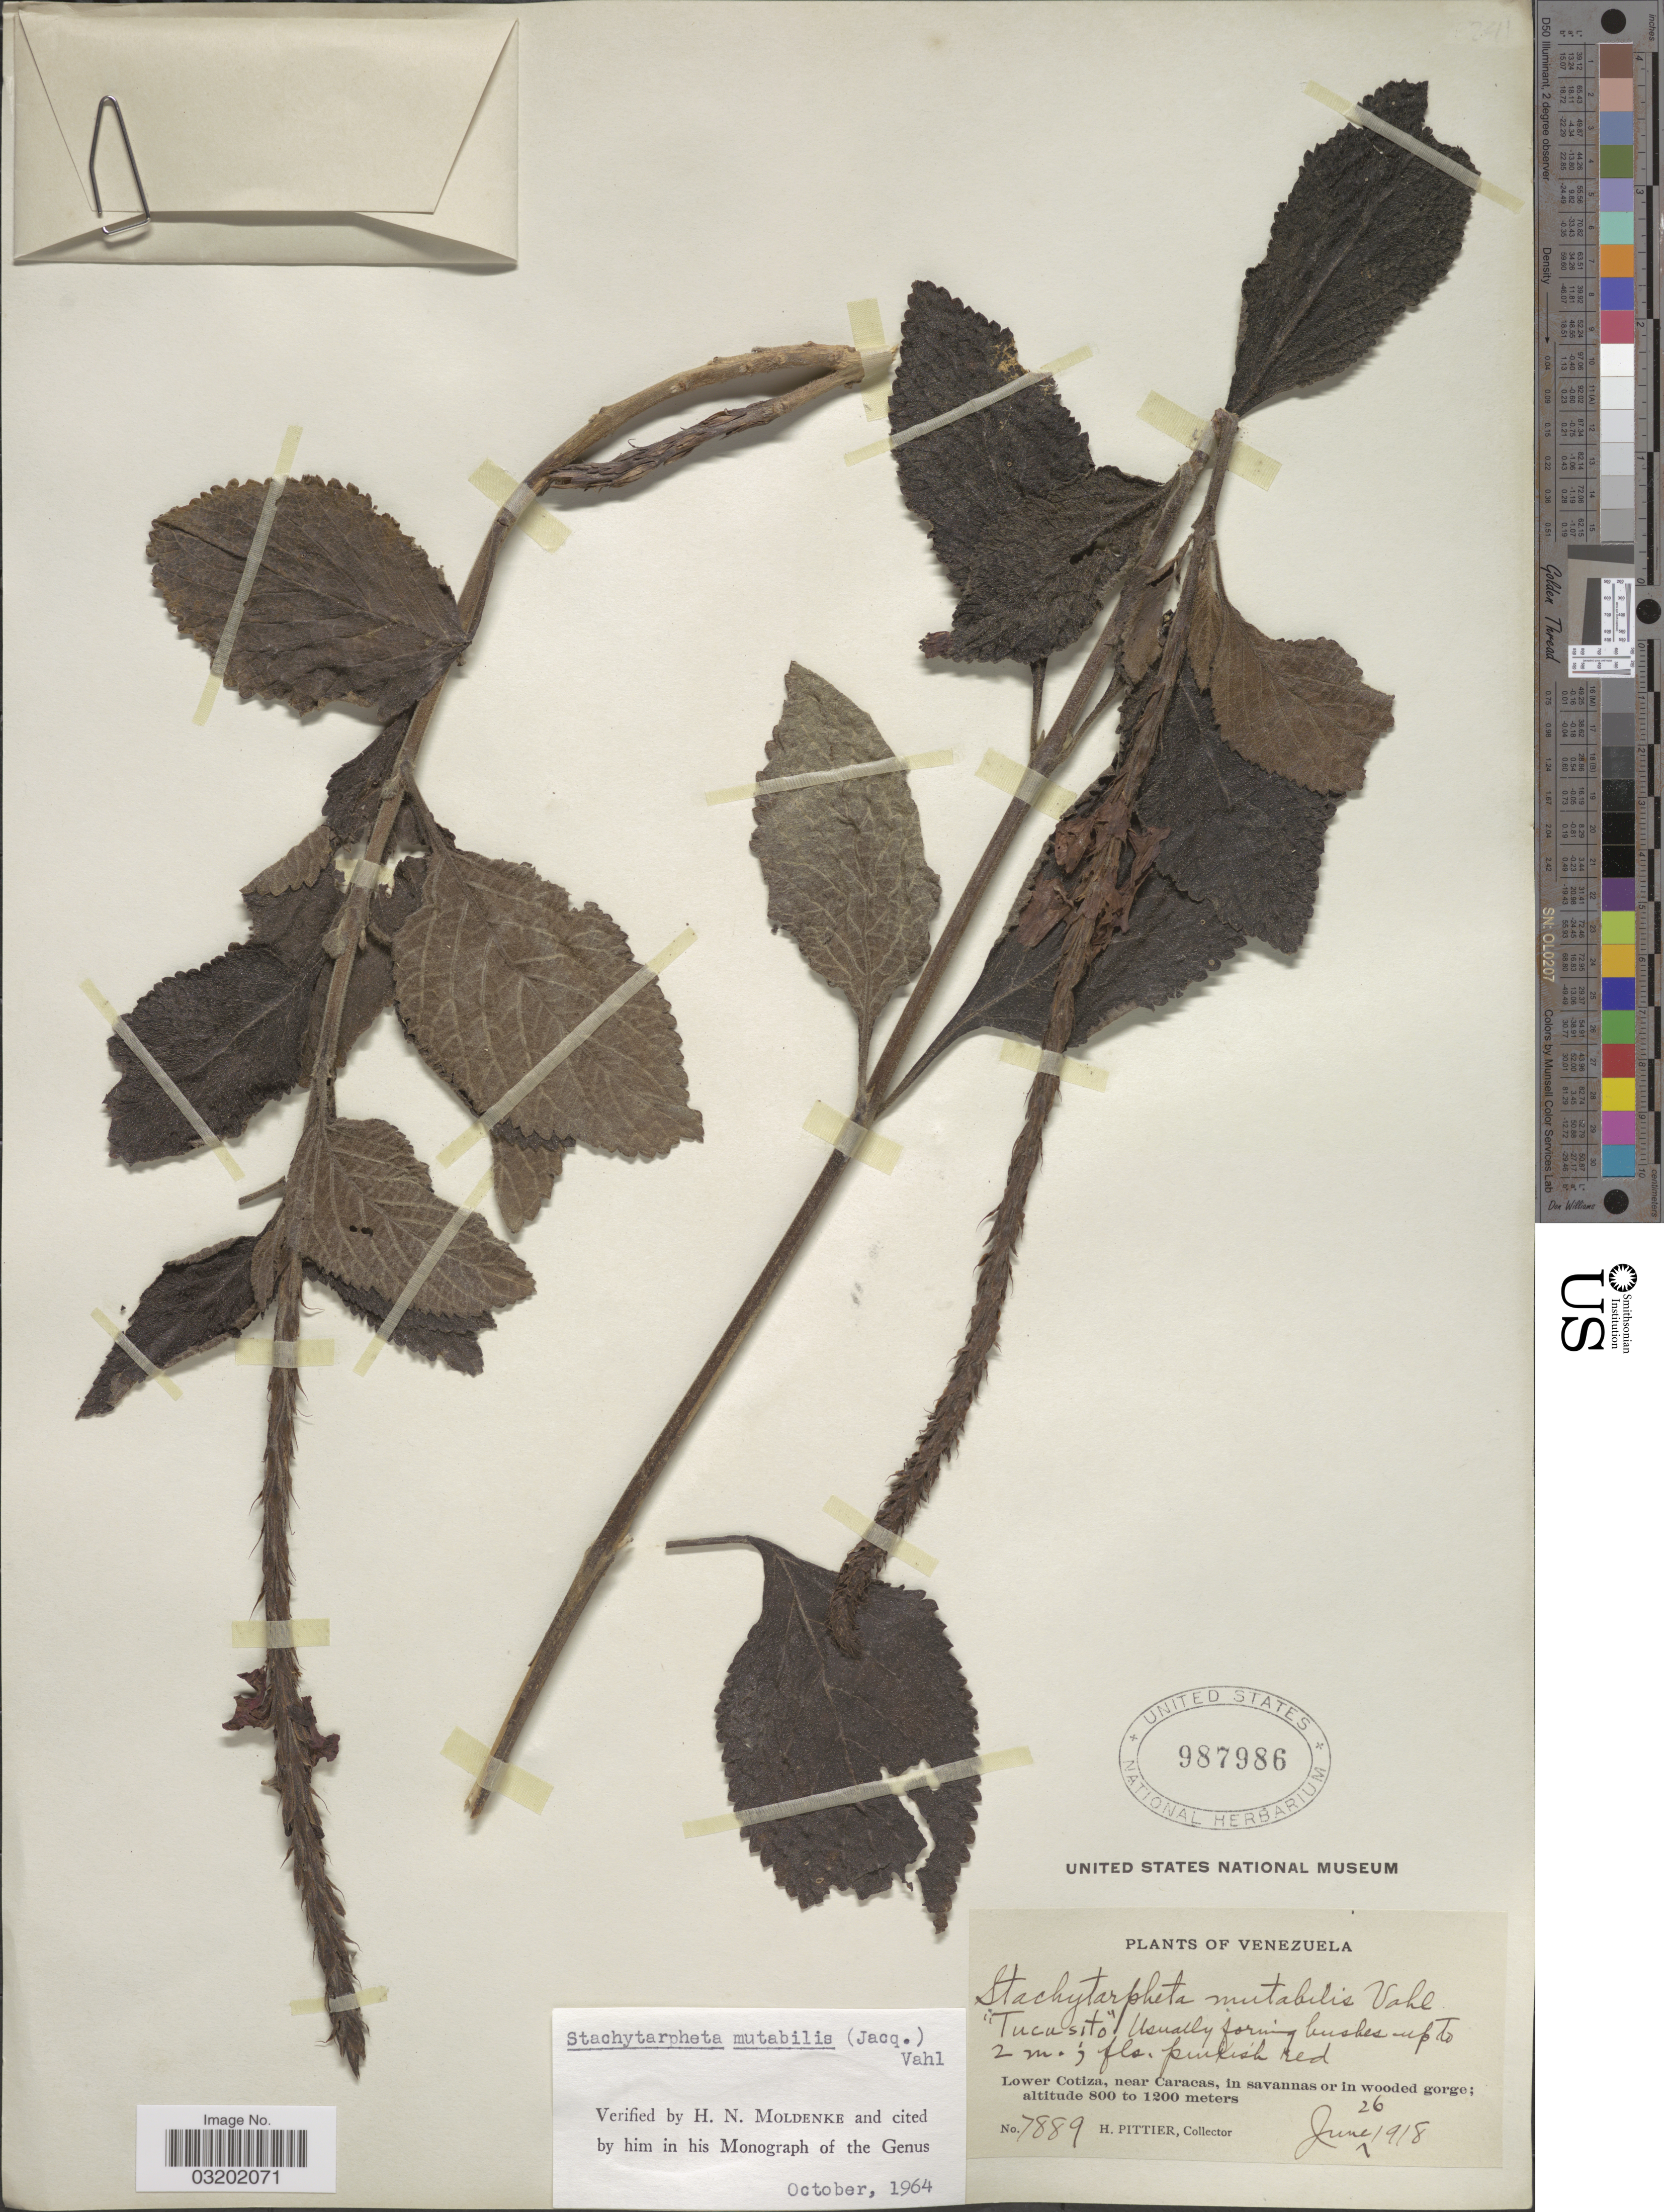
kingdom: Plantae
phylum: Tracheophyta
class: Magnoliopsida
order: Lamiales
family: Verbenaceae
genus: Stachytarpheta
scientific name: Stachytarpheta mutabilis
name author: (Jacq.) Vahl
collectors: H. F. Pittier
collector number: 7889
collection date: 1918-06-26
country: Venezuela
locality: Lower Cotiza, near Caracas.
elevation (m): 800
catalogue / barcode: US 987986